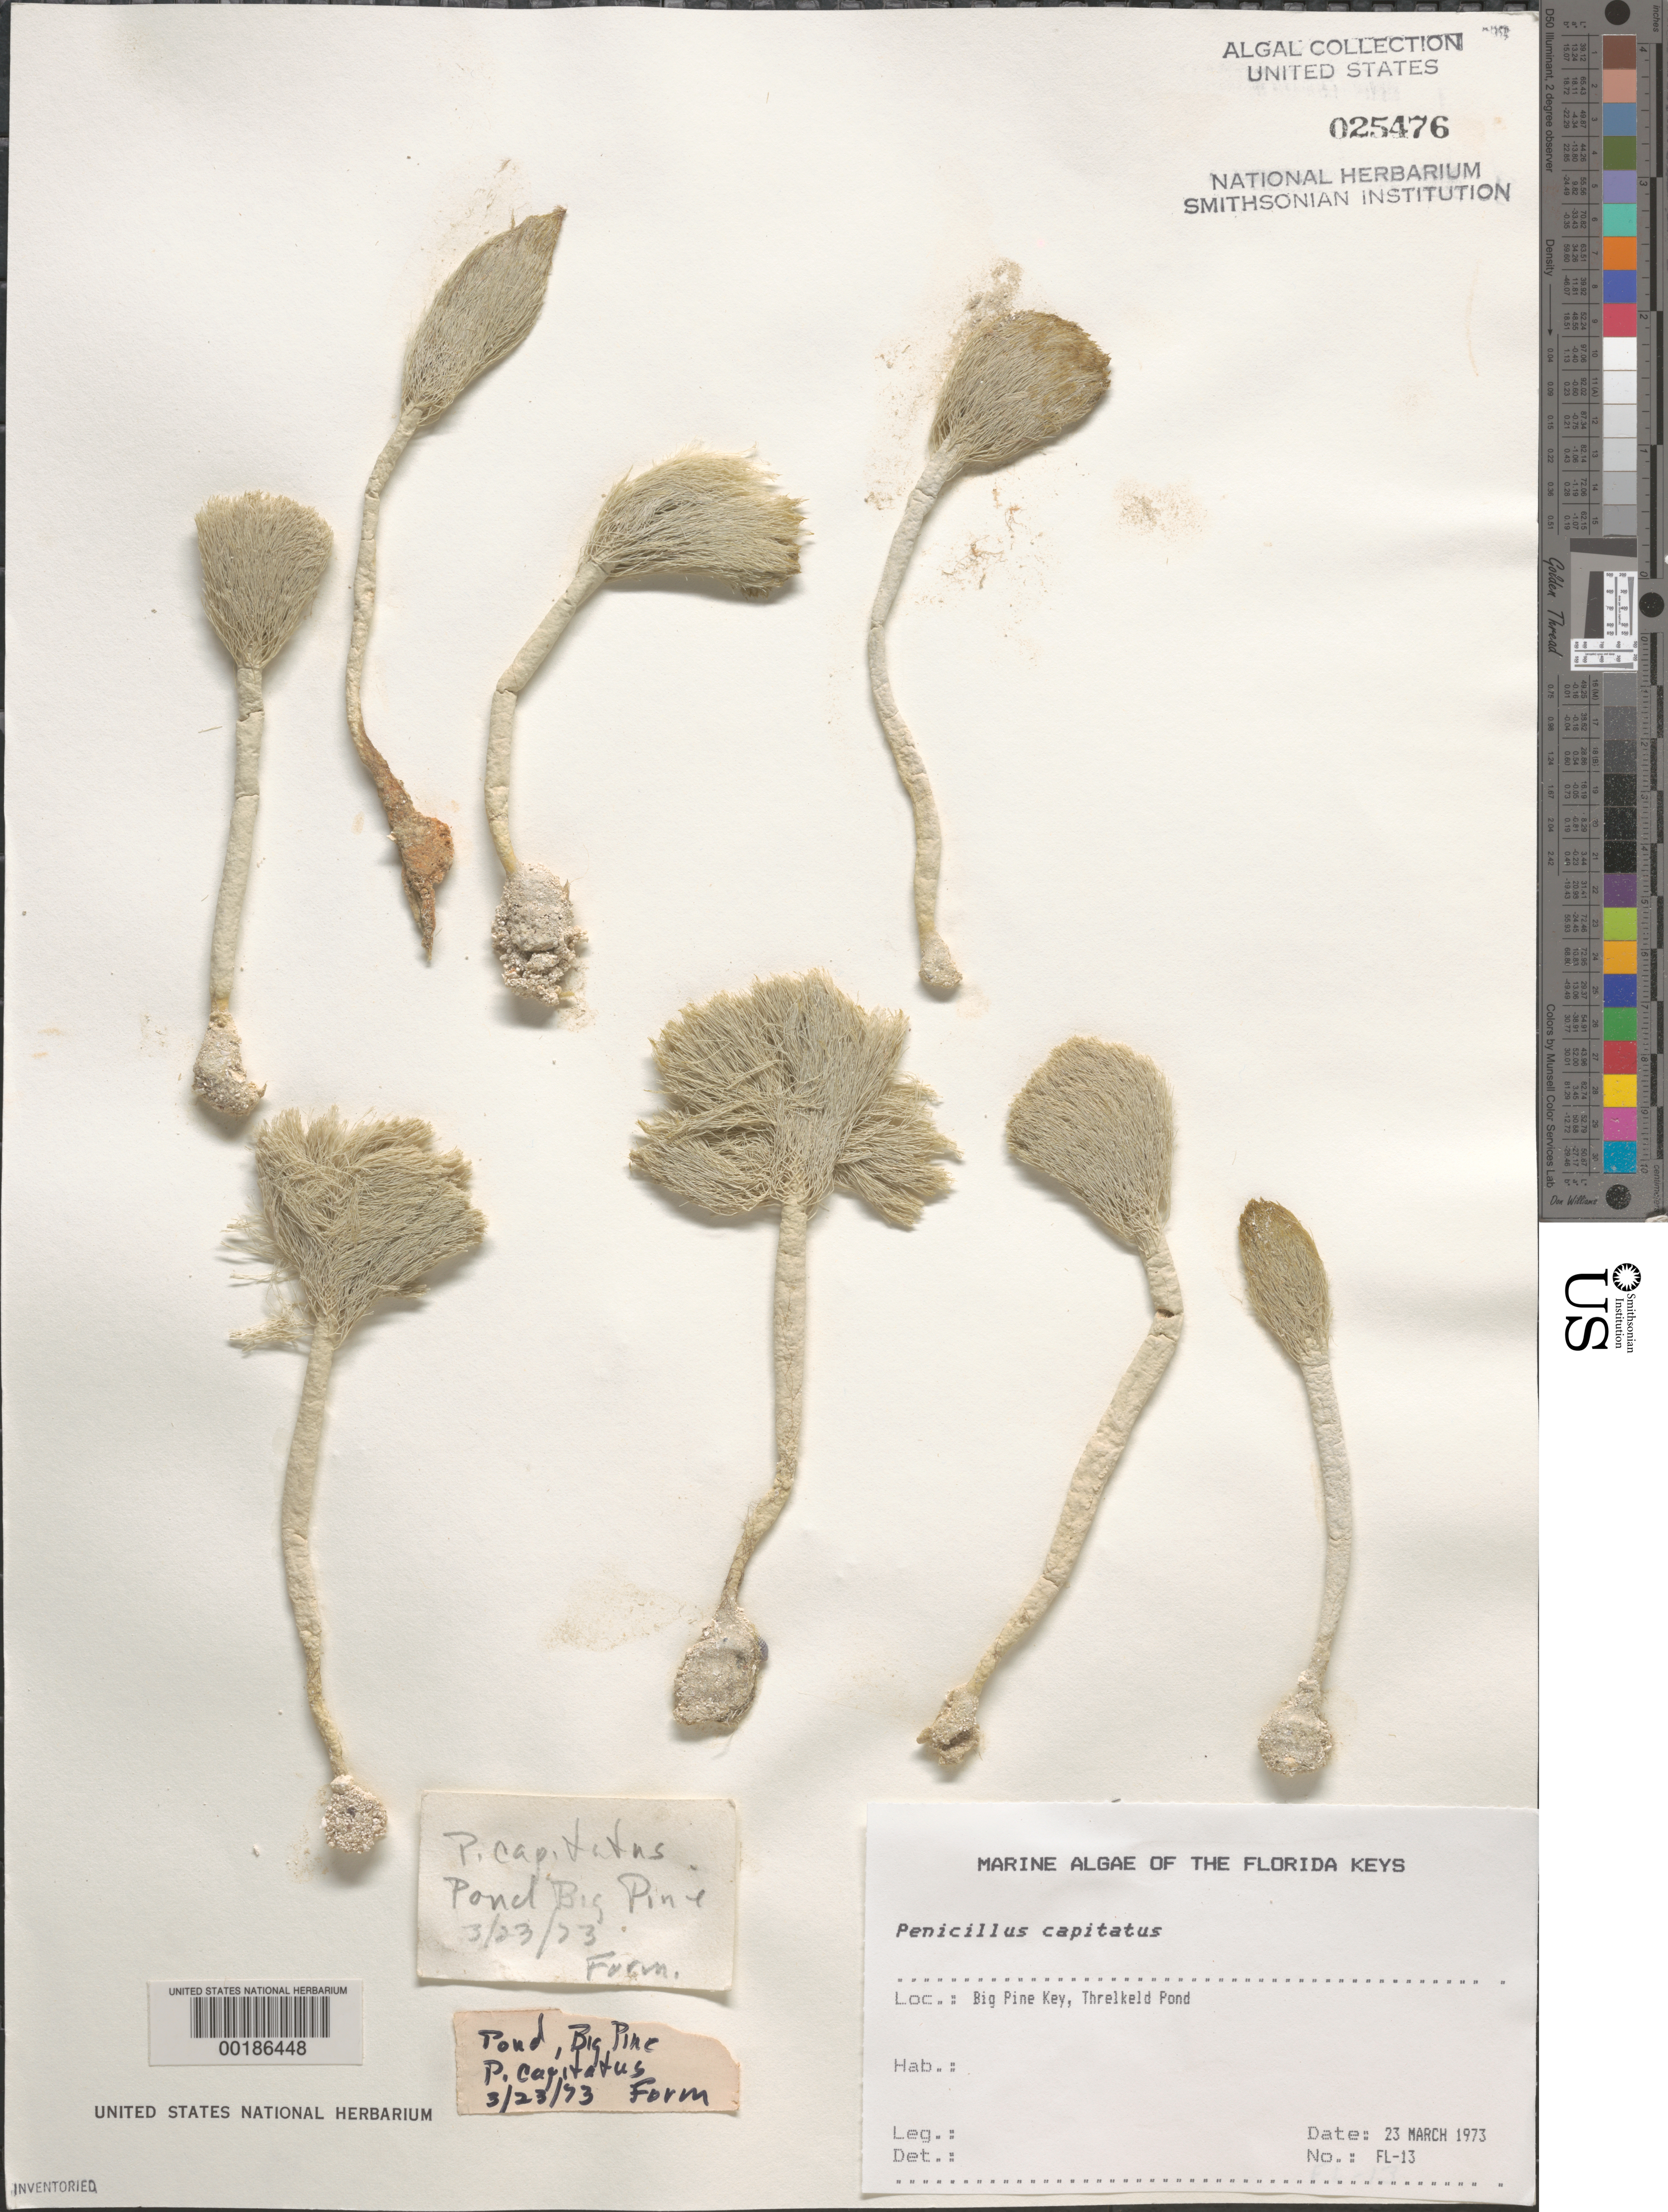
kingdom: Plantae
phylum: Chlorophyta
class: Ulvophyceae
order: Bryopsidales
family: Udoteaceae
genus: Penicillus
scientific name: Penicillus capitatus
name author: Lam.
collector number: FL-13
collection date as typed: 23 Mar 1973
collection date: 1973-03-23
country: United States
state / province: Florida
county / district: Monroe County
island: Big Pine Key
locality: Threlkeld Pond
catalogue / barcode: US 25476